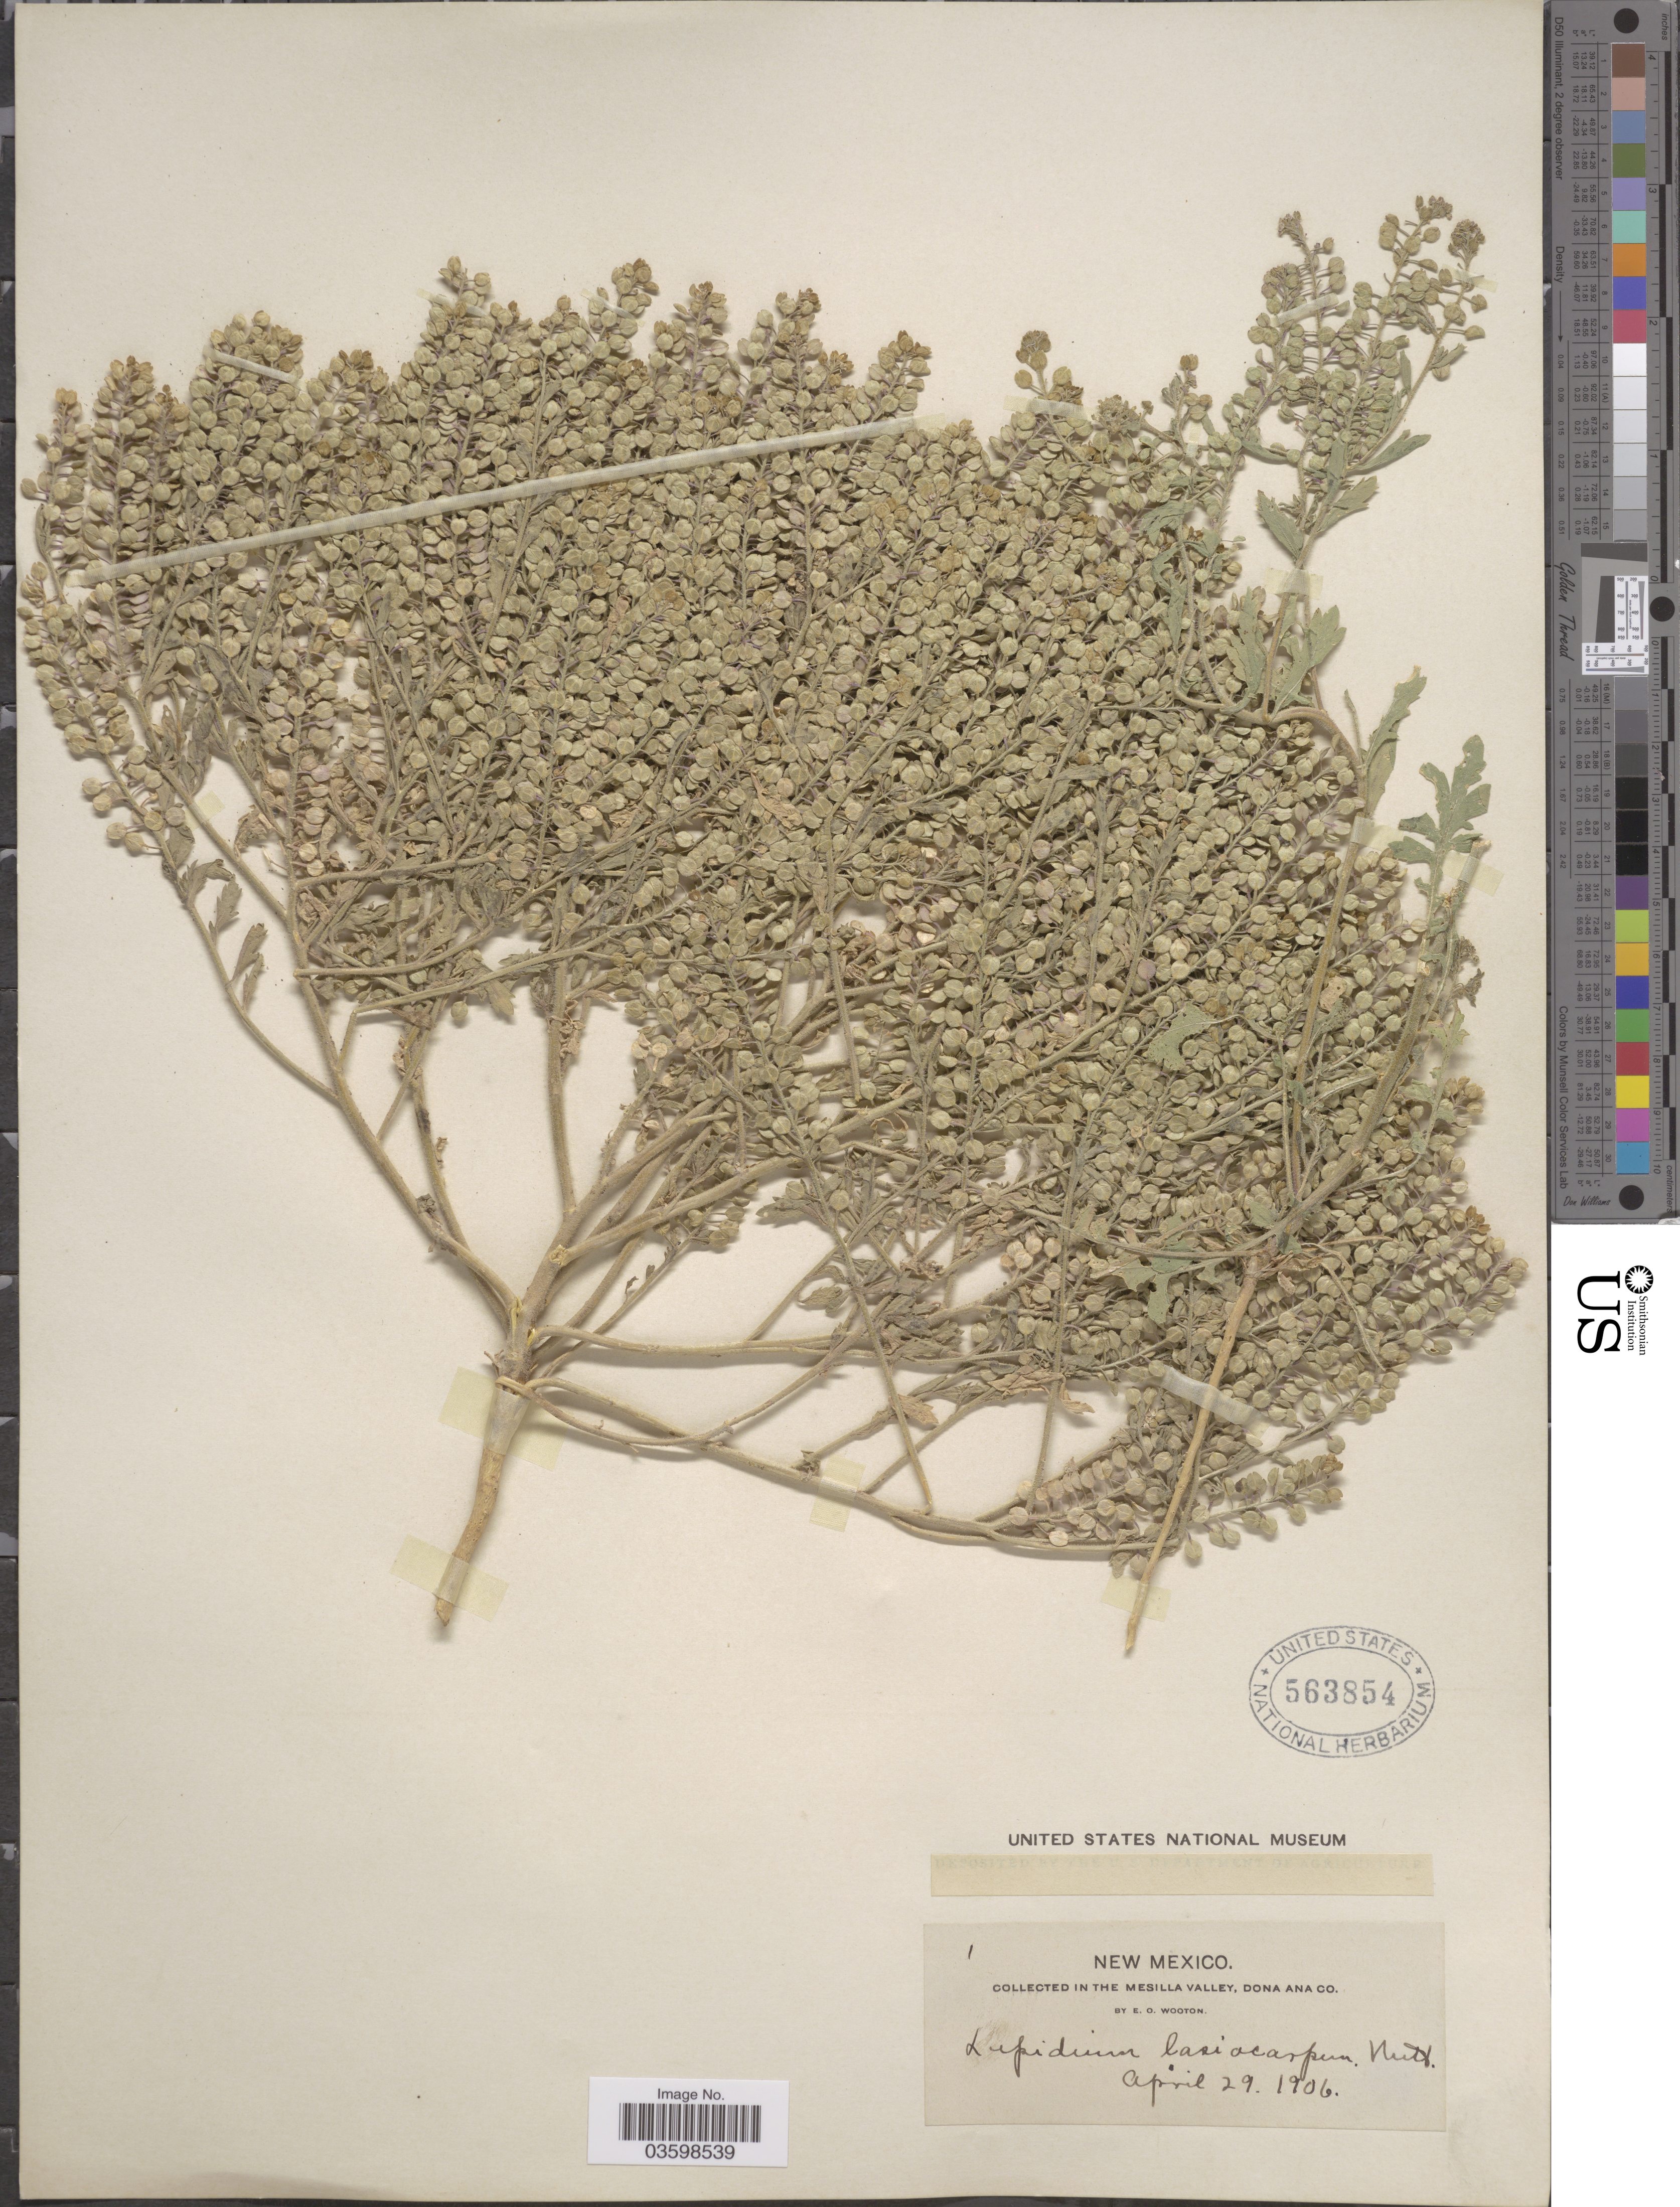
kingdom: Plantae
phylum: Tracheophyta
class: Magnoliopsida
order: Brassicales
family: Brassicaceae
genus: Lepidium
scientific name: Lepidium lasiocarpum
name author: Nutt.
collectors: E. O. Wooton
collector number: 1?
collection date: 1906-04-29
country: United States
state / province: New Mexico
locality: In The Mesilla Valley, Dona Ana County.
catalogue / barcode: US 563854